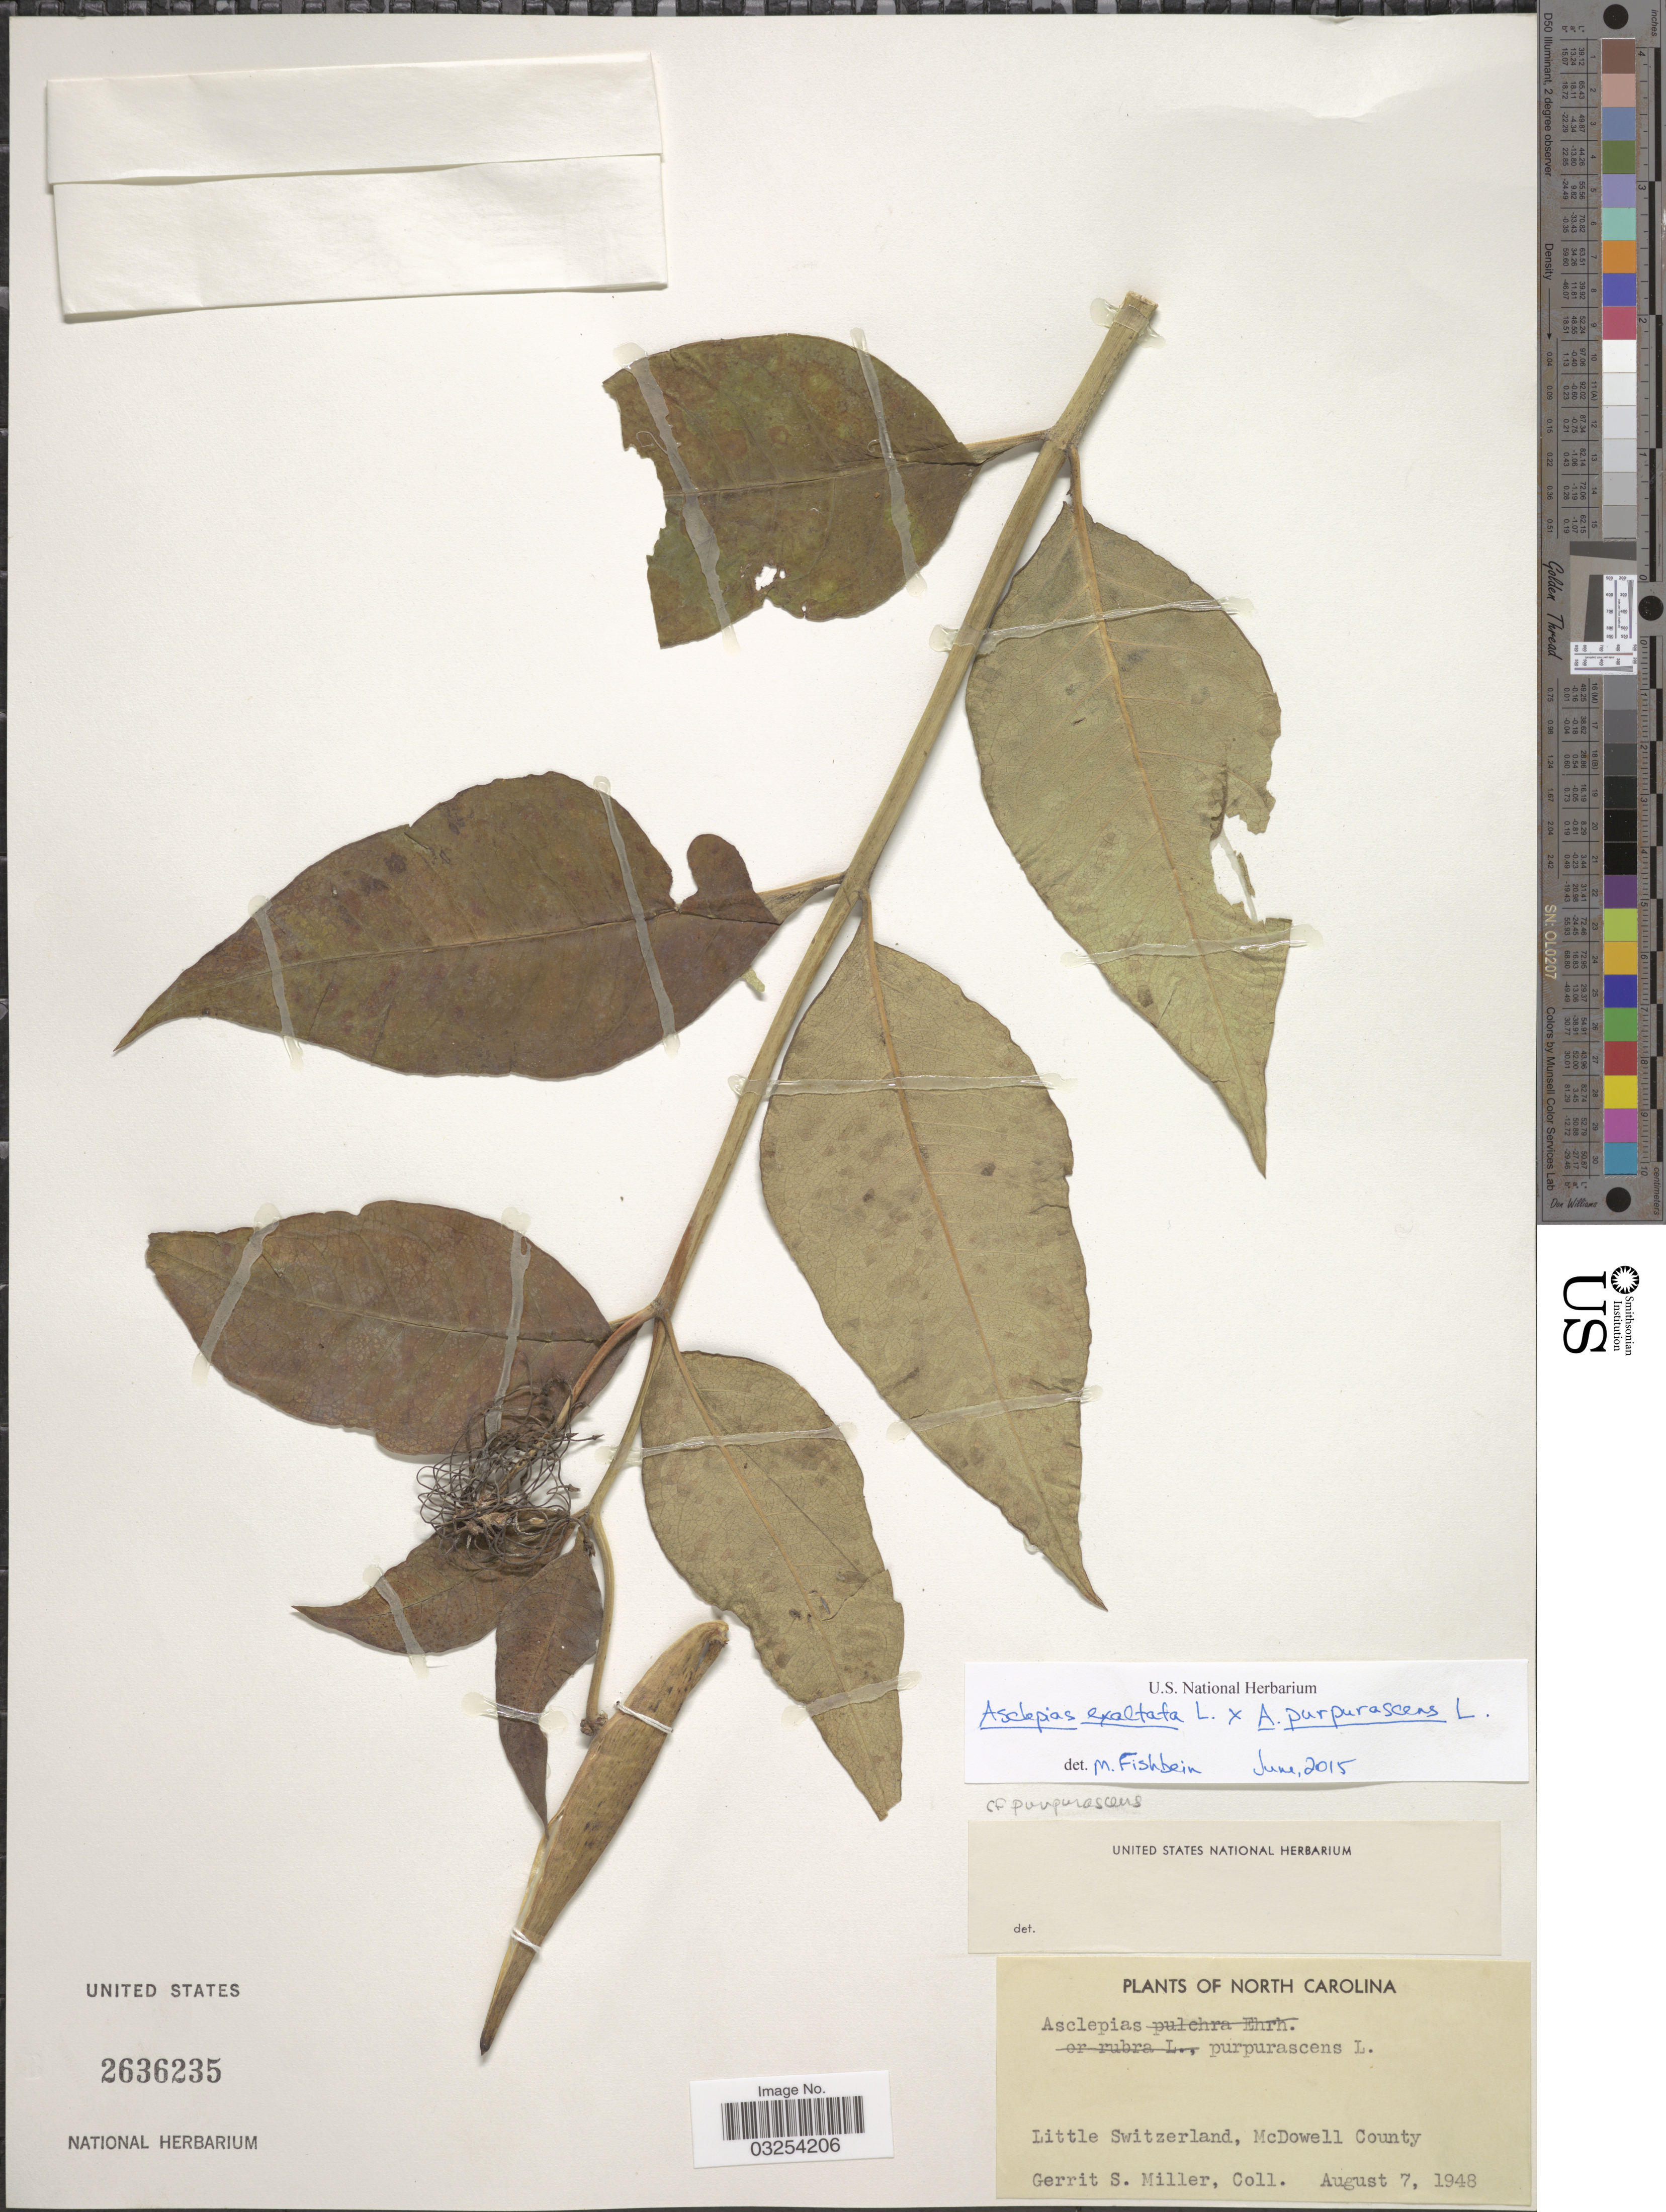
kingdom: Plantae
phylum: Tracheophyta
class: Magnoliopsida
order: Gentianales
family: Apocynaceae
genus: Asclepias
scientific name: Asclepias exaltata x A. purpurascens L.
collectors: G. S. Miller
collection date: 1948-08-07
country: United States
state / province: North Carolina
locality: Little Switzerland, McDowell County.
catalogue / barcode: US 2636235